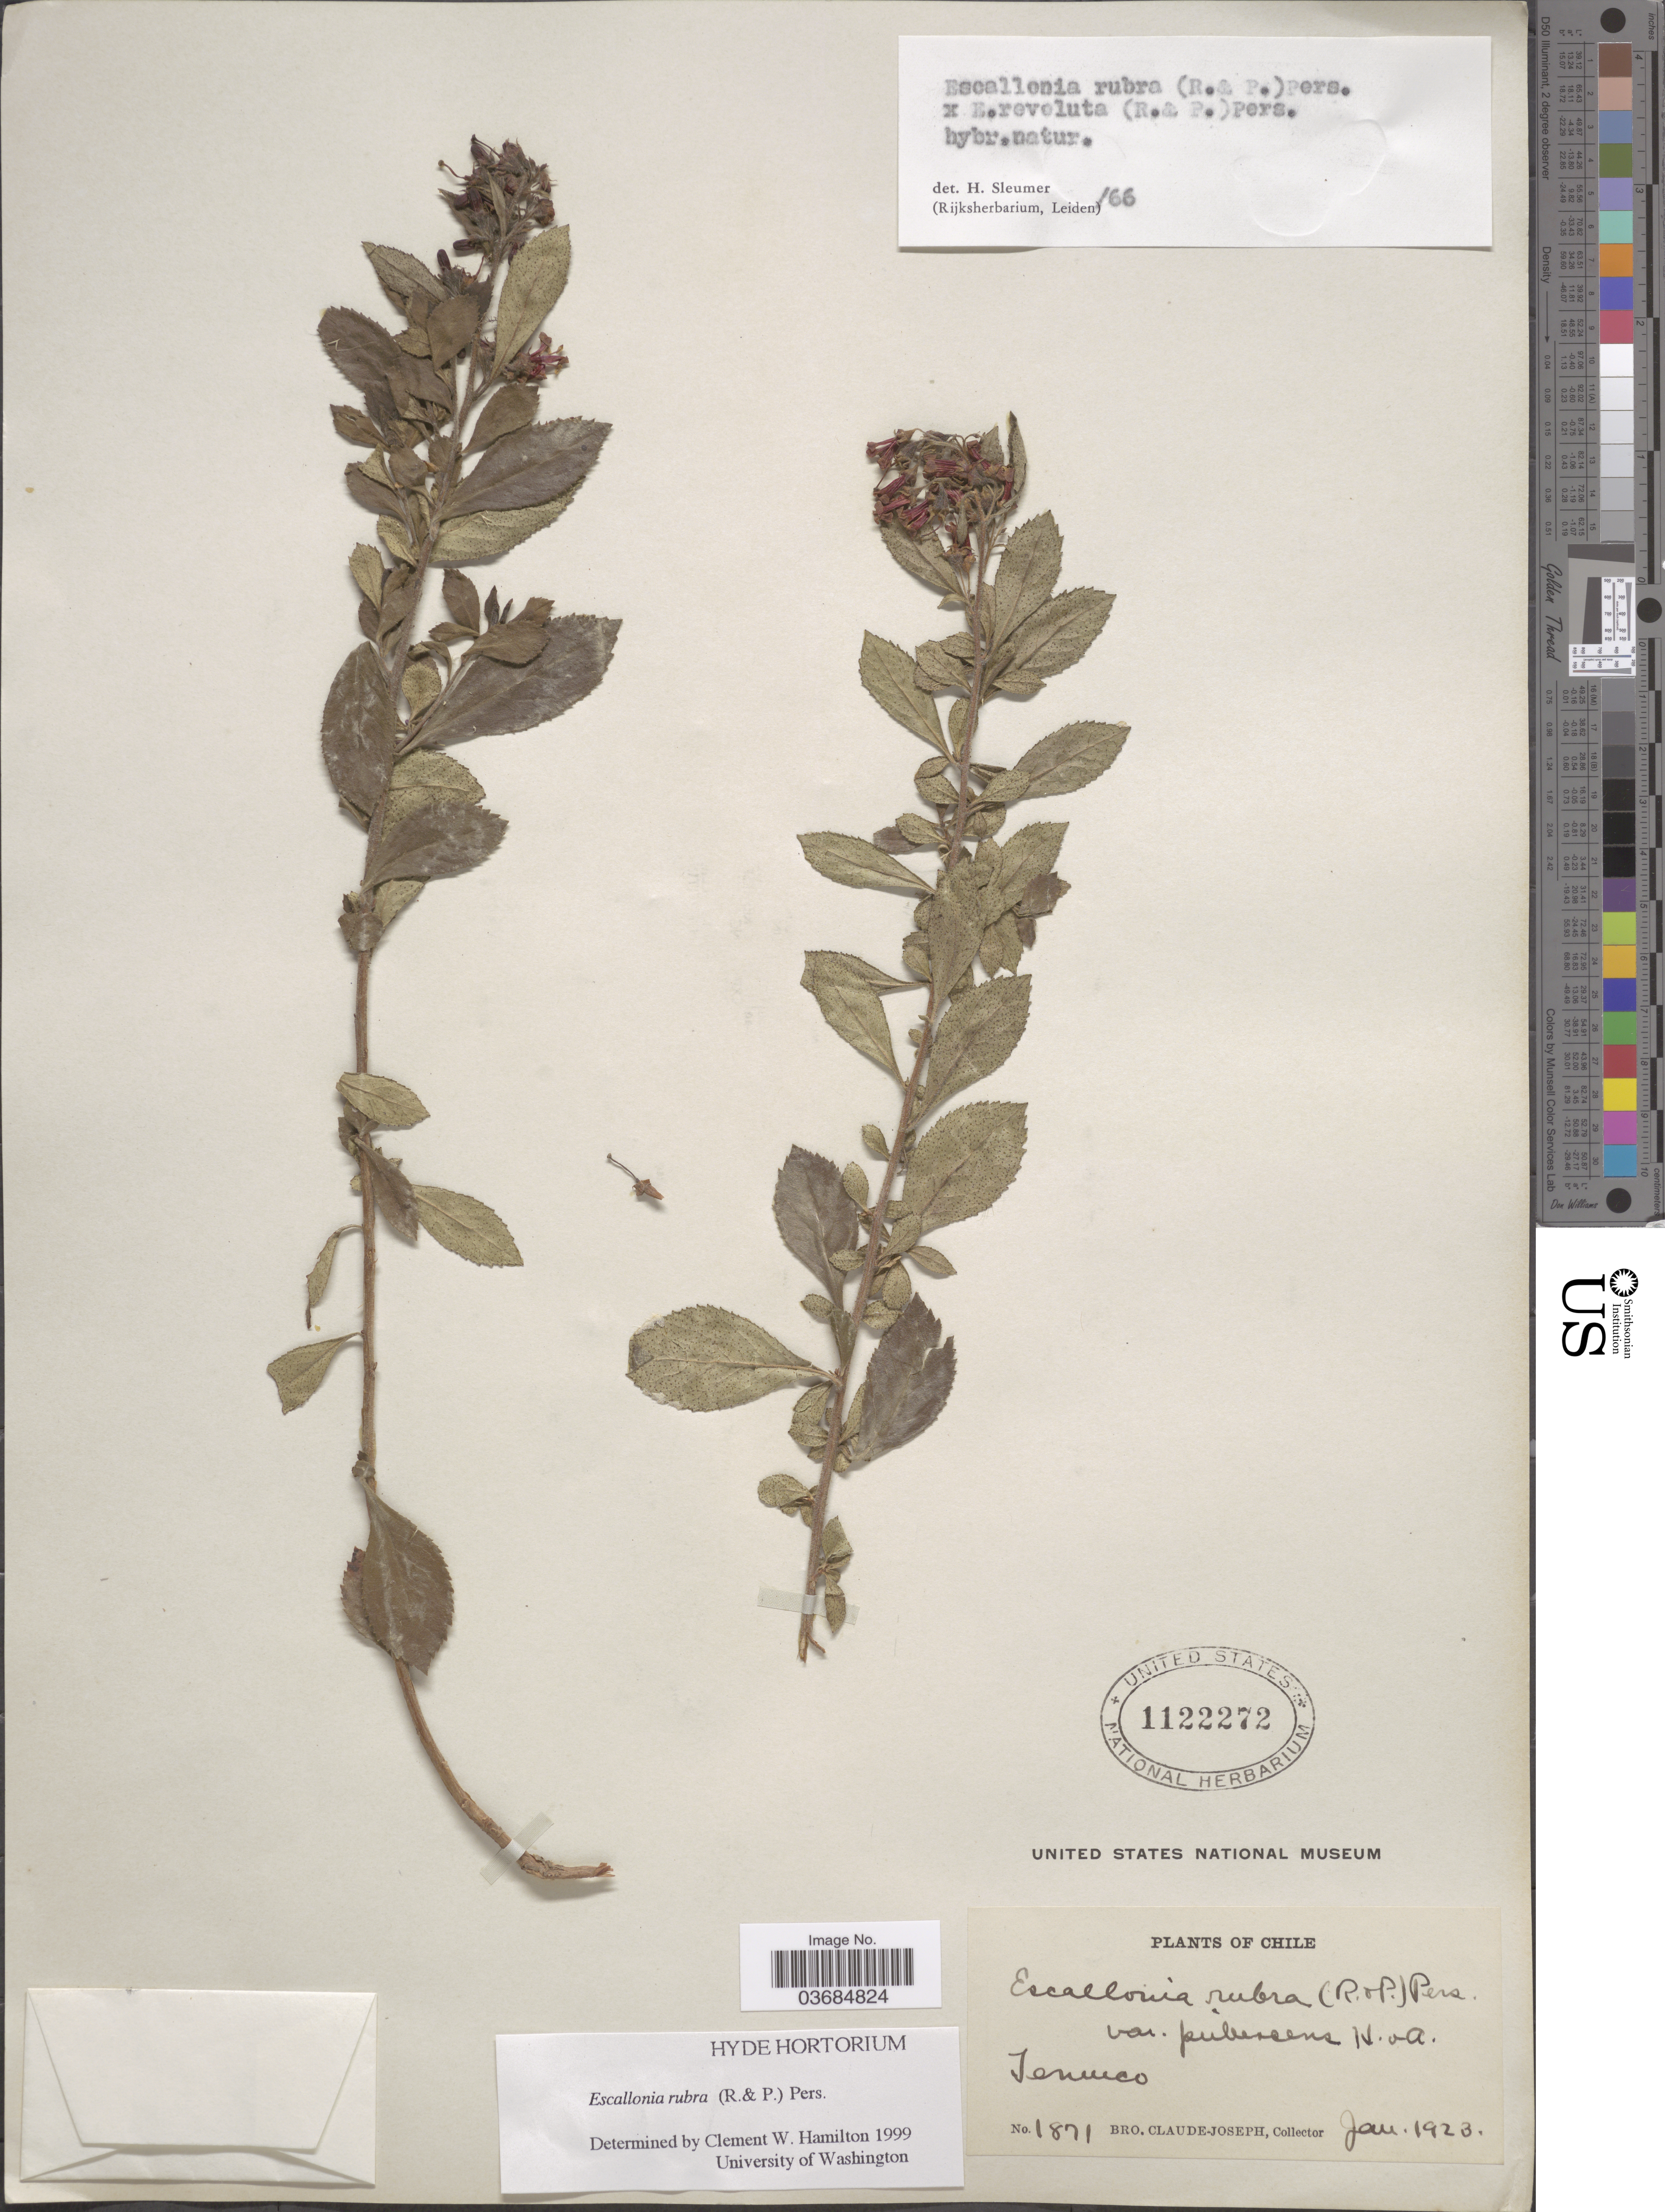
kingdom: Plantae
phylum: Tracheophyta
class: Magnoliopsida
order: Escalloniales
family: Escalloniaceae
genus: Escallonia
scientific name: Escallonia rubra var. rubra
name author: (Ruiz & Pav.) Pers.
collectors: Bro. Claude-Joseph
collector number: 1871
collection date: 1923-01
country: Chile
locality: Temuco.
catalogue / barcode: US 1122272